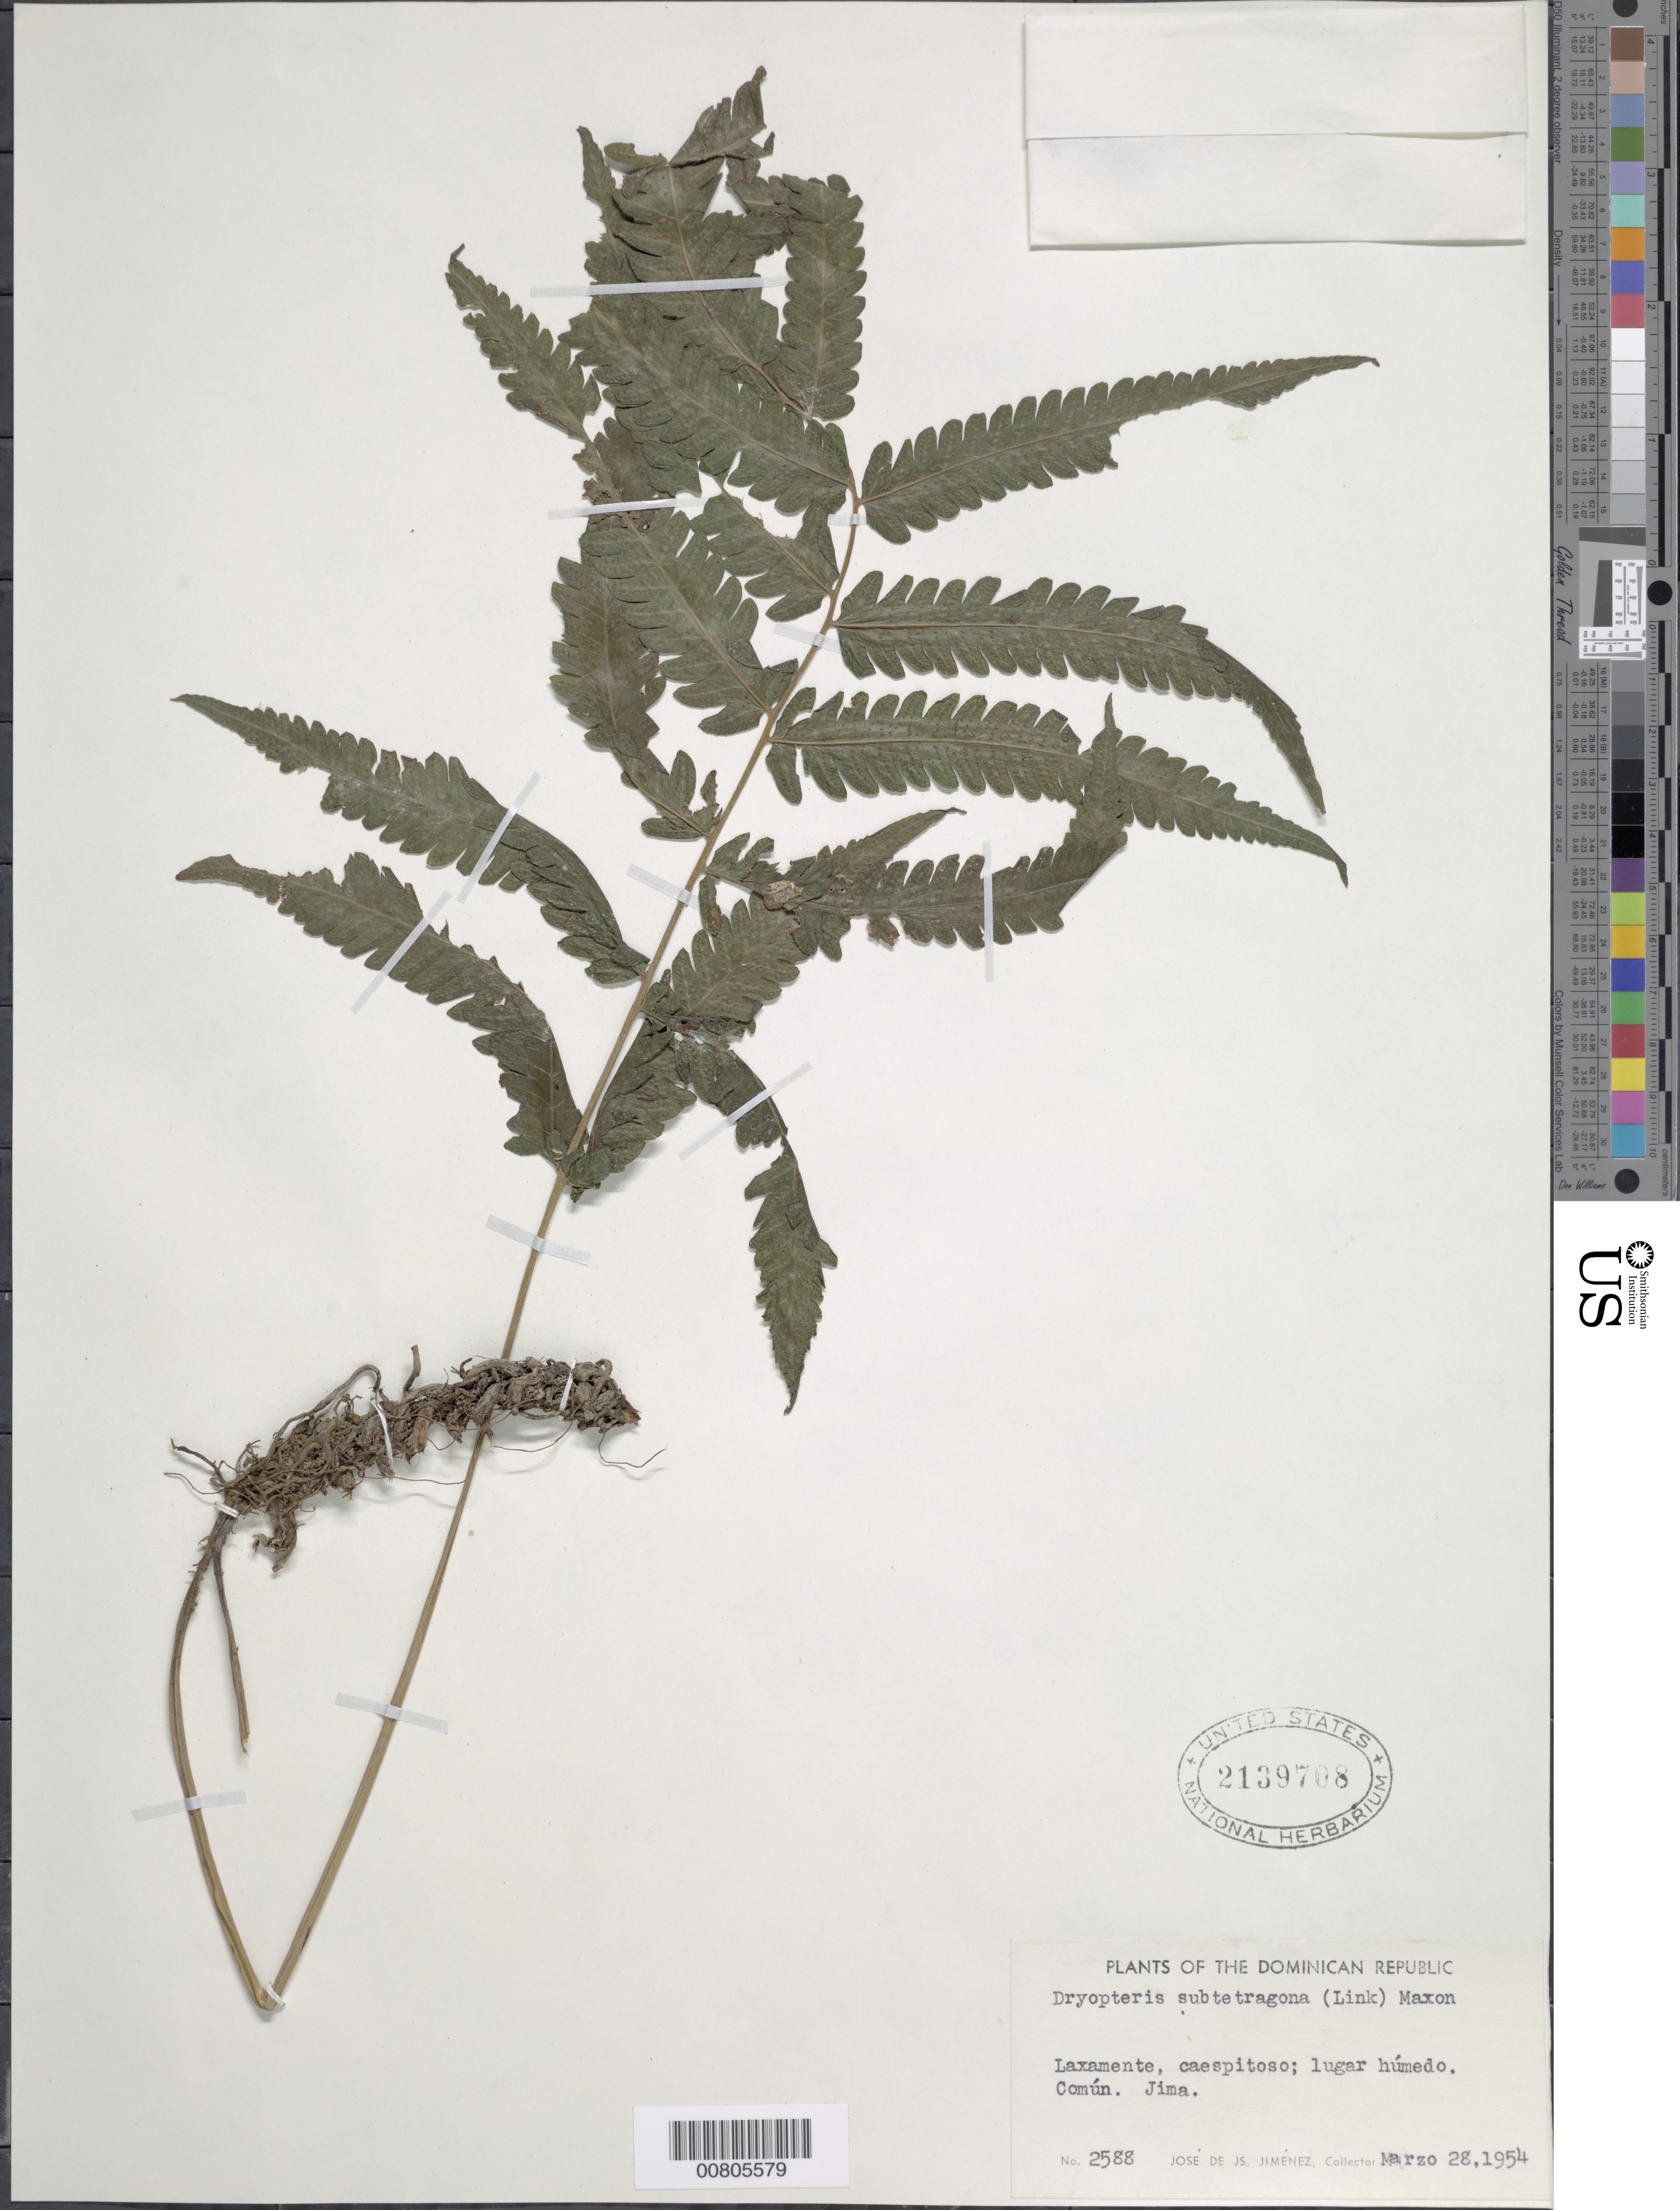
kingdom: Plantae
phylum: Tracheophyta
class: Polypodiopsida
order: Polypodiales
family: Thelypteridaceae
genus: Goniopteris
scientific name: Goniopteris subtetragona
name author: (Link) Vareschi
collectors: J. J. Jiménez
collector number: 2588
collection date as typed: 28 Mar 1954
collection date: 1954-03-28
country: Dominican Republic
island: Hispaniola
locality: Jima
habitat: Lugar húmedo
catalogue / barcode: US 2139708